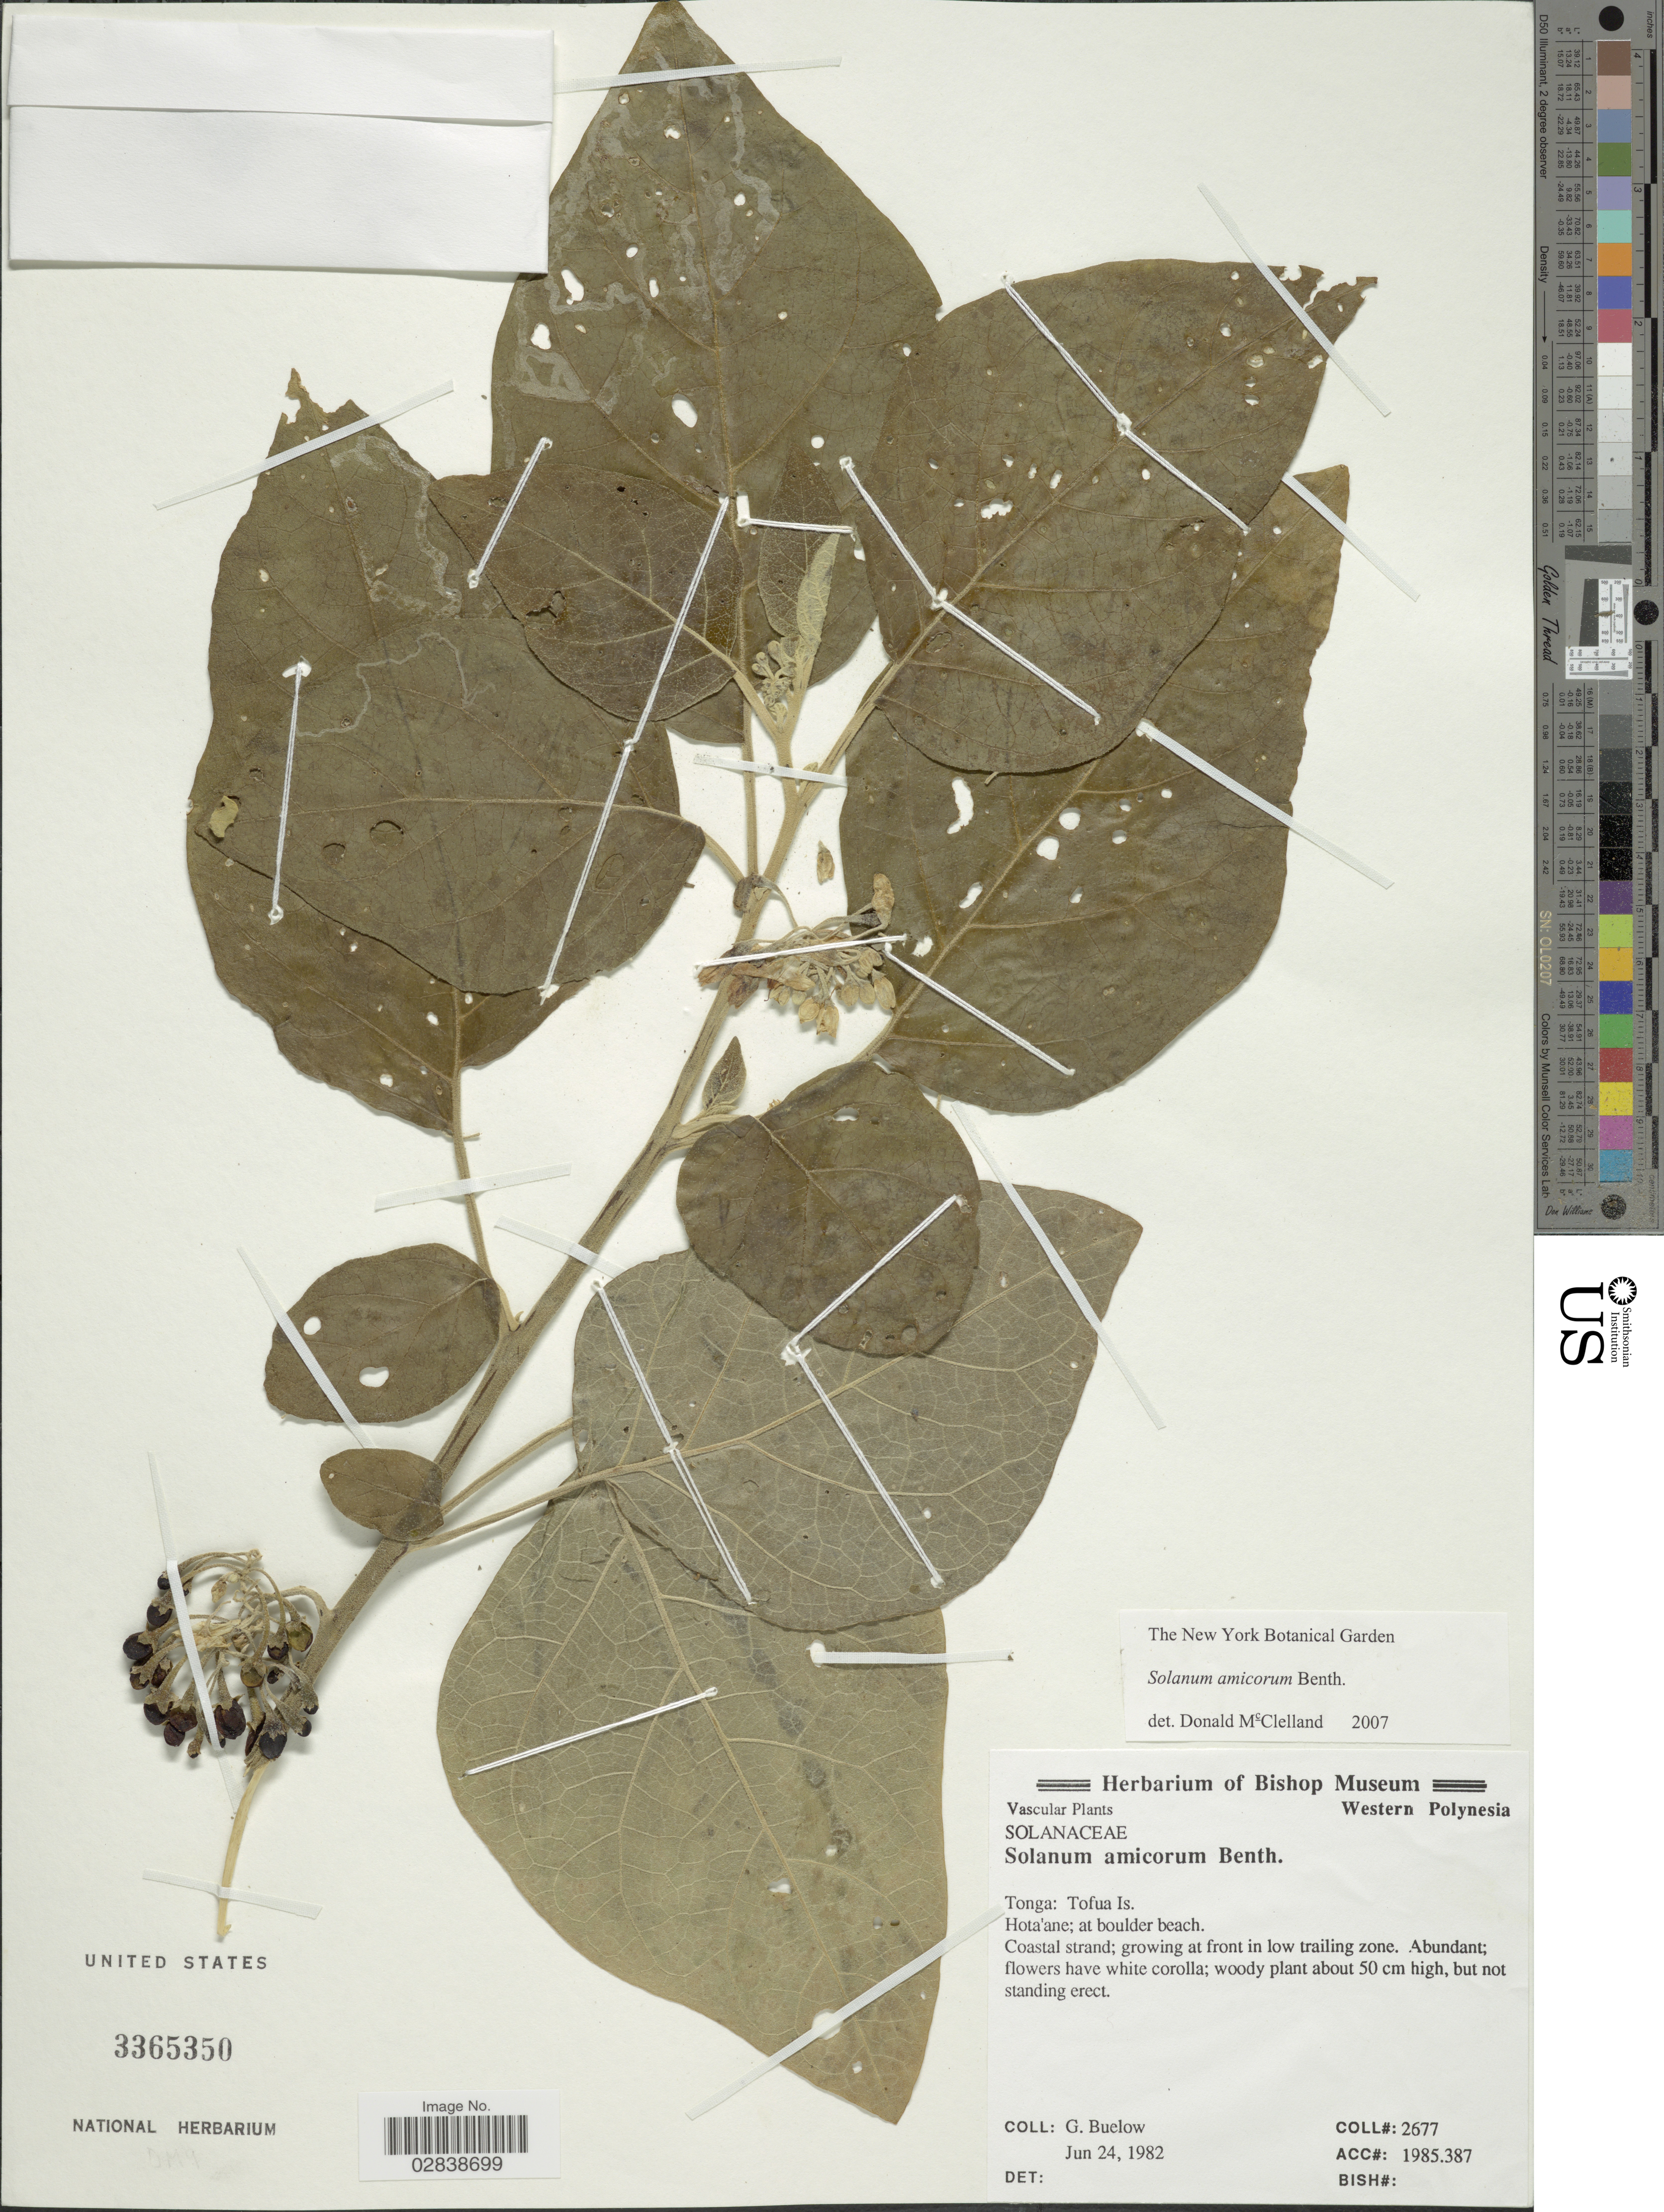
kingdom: Plantae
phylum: Tracheophyta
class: Magnoliopsida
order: Solanales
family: Solanaceae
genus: Solanum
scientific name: Solanum amicorum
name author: Benth.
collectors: G. Buelow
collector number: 2677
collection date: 1982-06-24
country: Tonga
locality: Tonga: Tofua Is. Hota'ane; at boulder beach.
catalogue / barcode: US 3365350